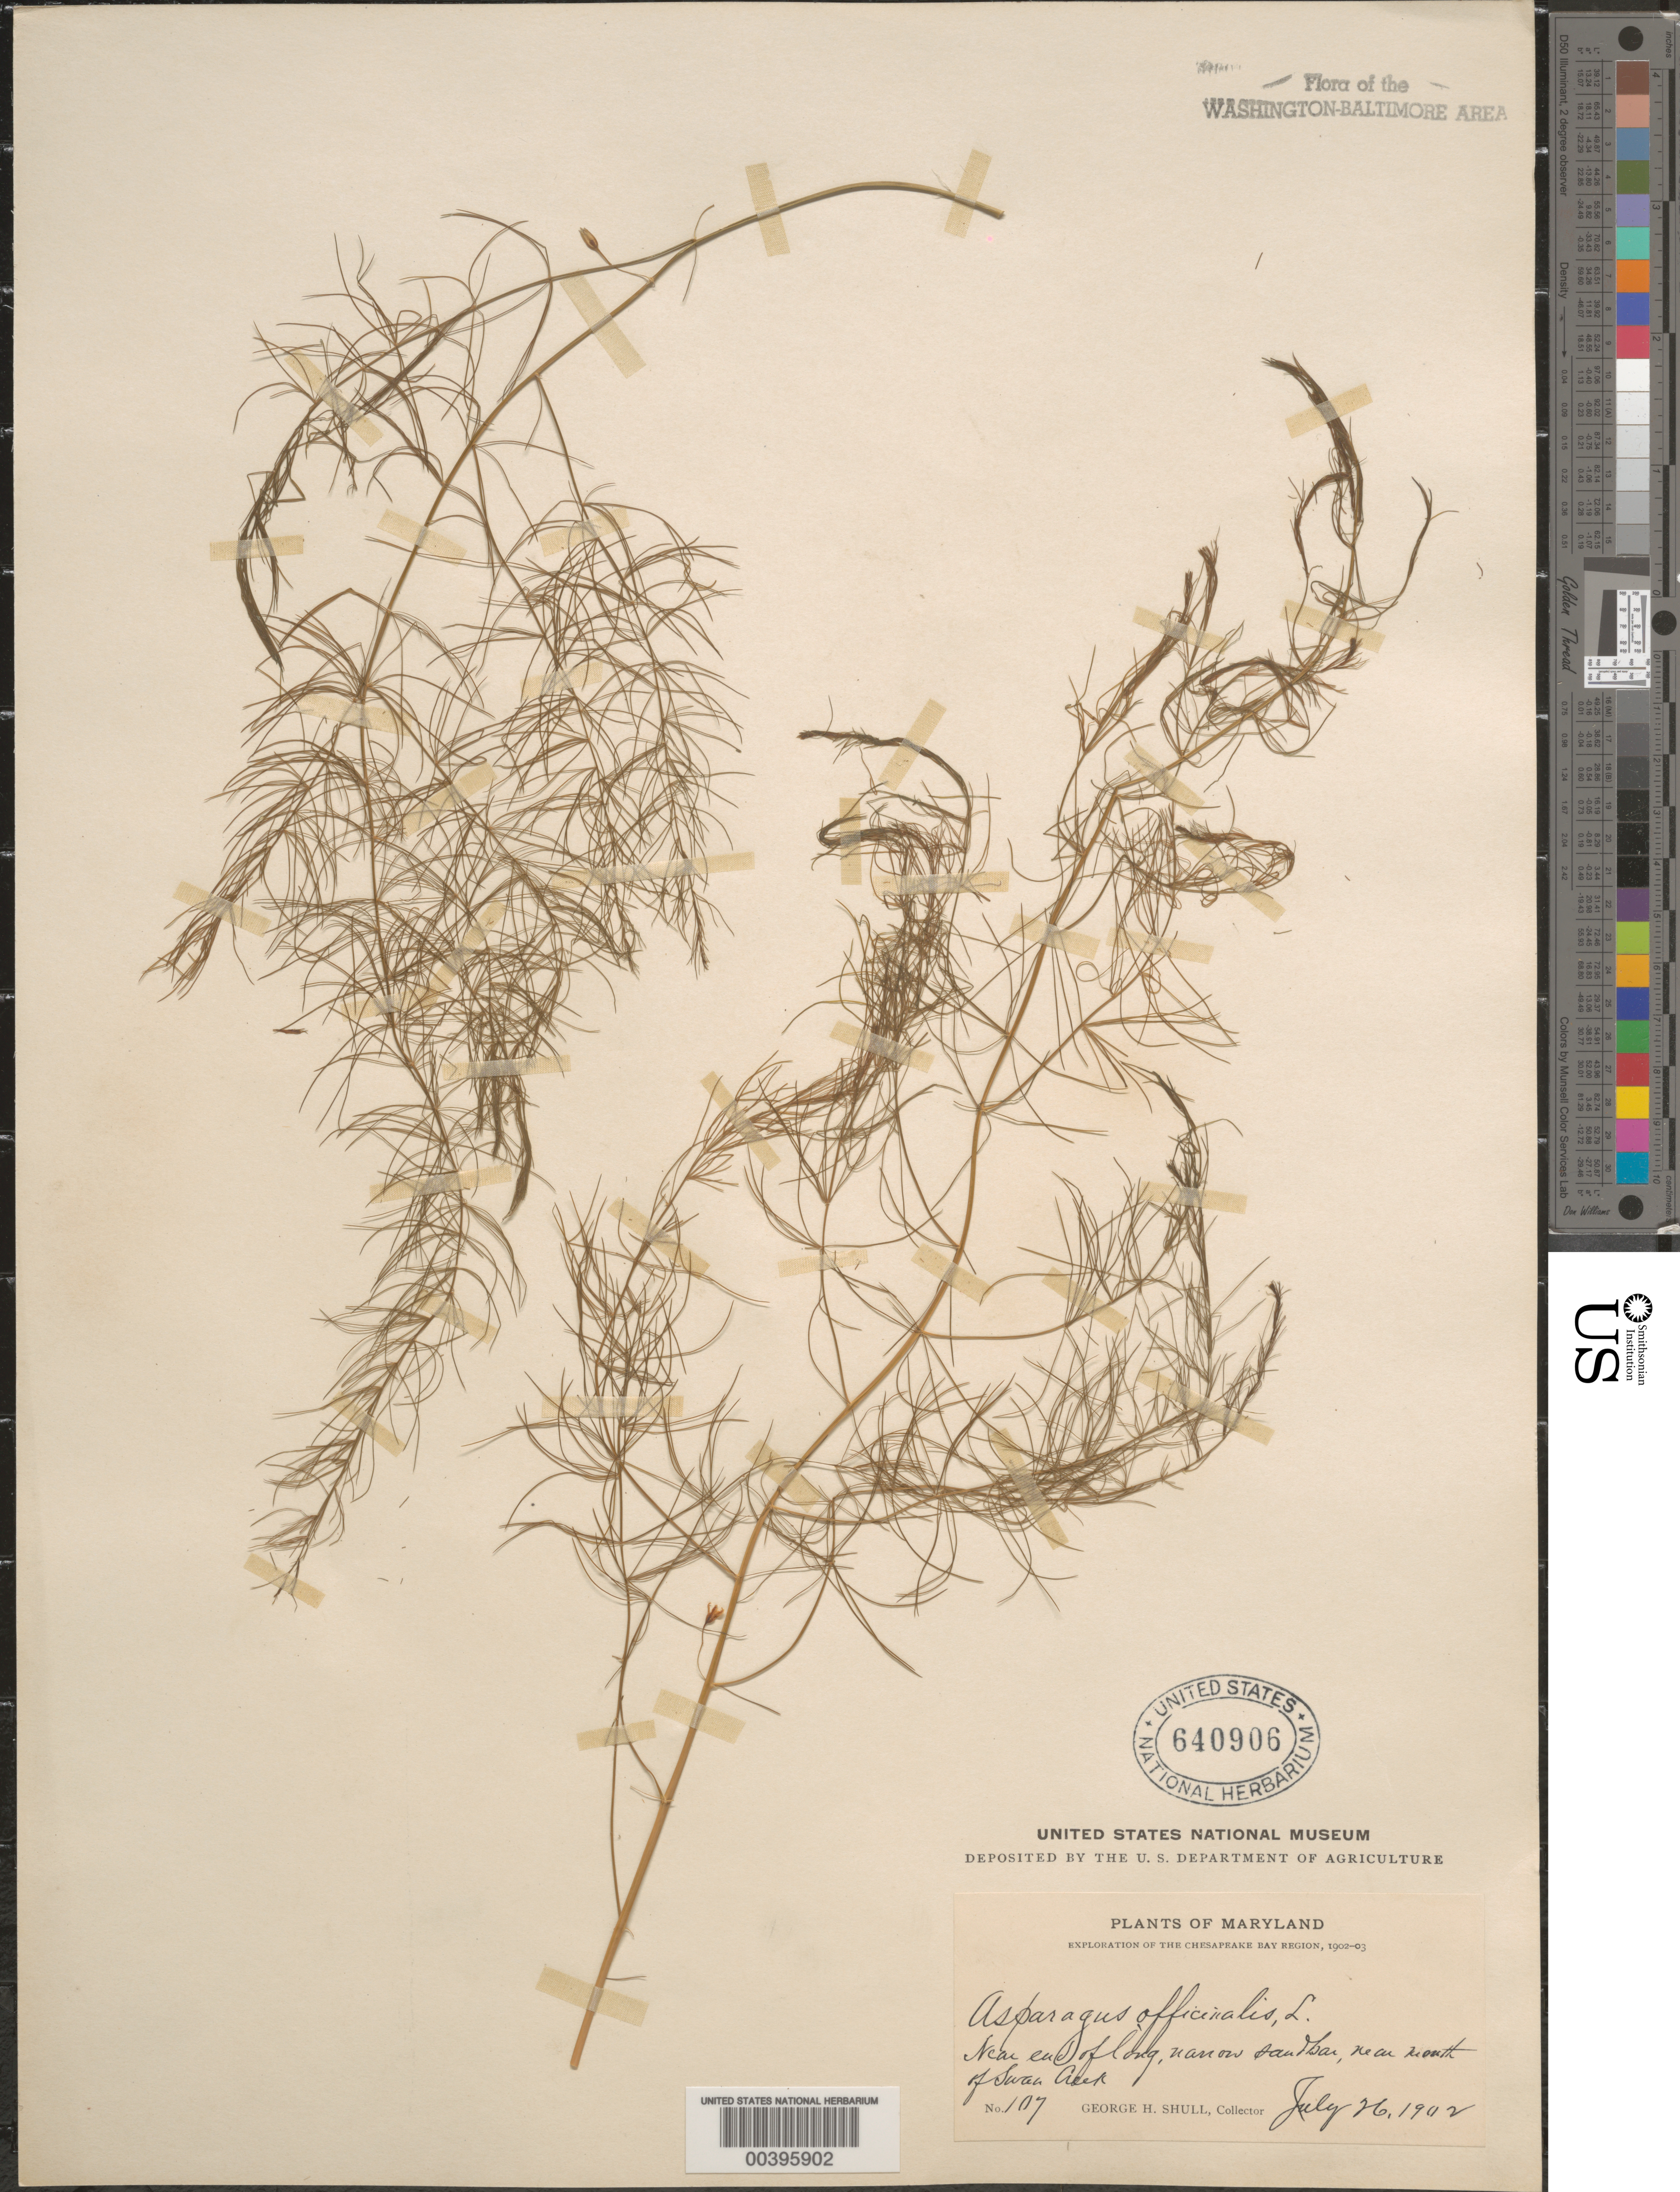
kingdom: Plantae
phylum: Tracheophyta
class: Liliopsida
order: Asparagales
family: Asparagaceae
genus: Asparagus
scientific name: Asparagus officinalis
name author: L.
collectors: G. H. Shull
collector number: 107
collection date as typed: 26 Jul 1902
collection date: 1902-07-26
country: United States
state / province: Maryland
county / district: Prince George's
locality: Mouth of Swan Creek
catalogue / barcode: US 640906